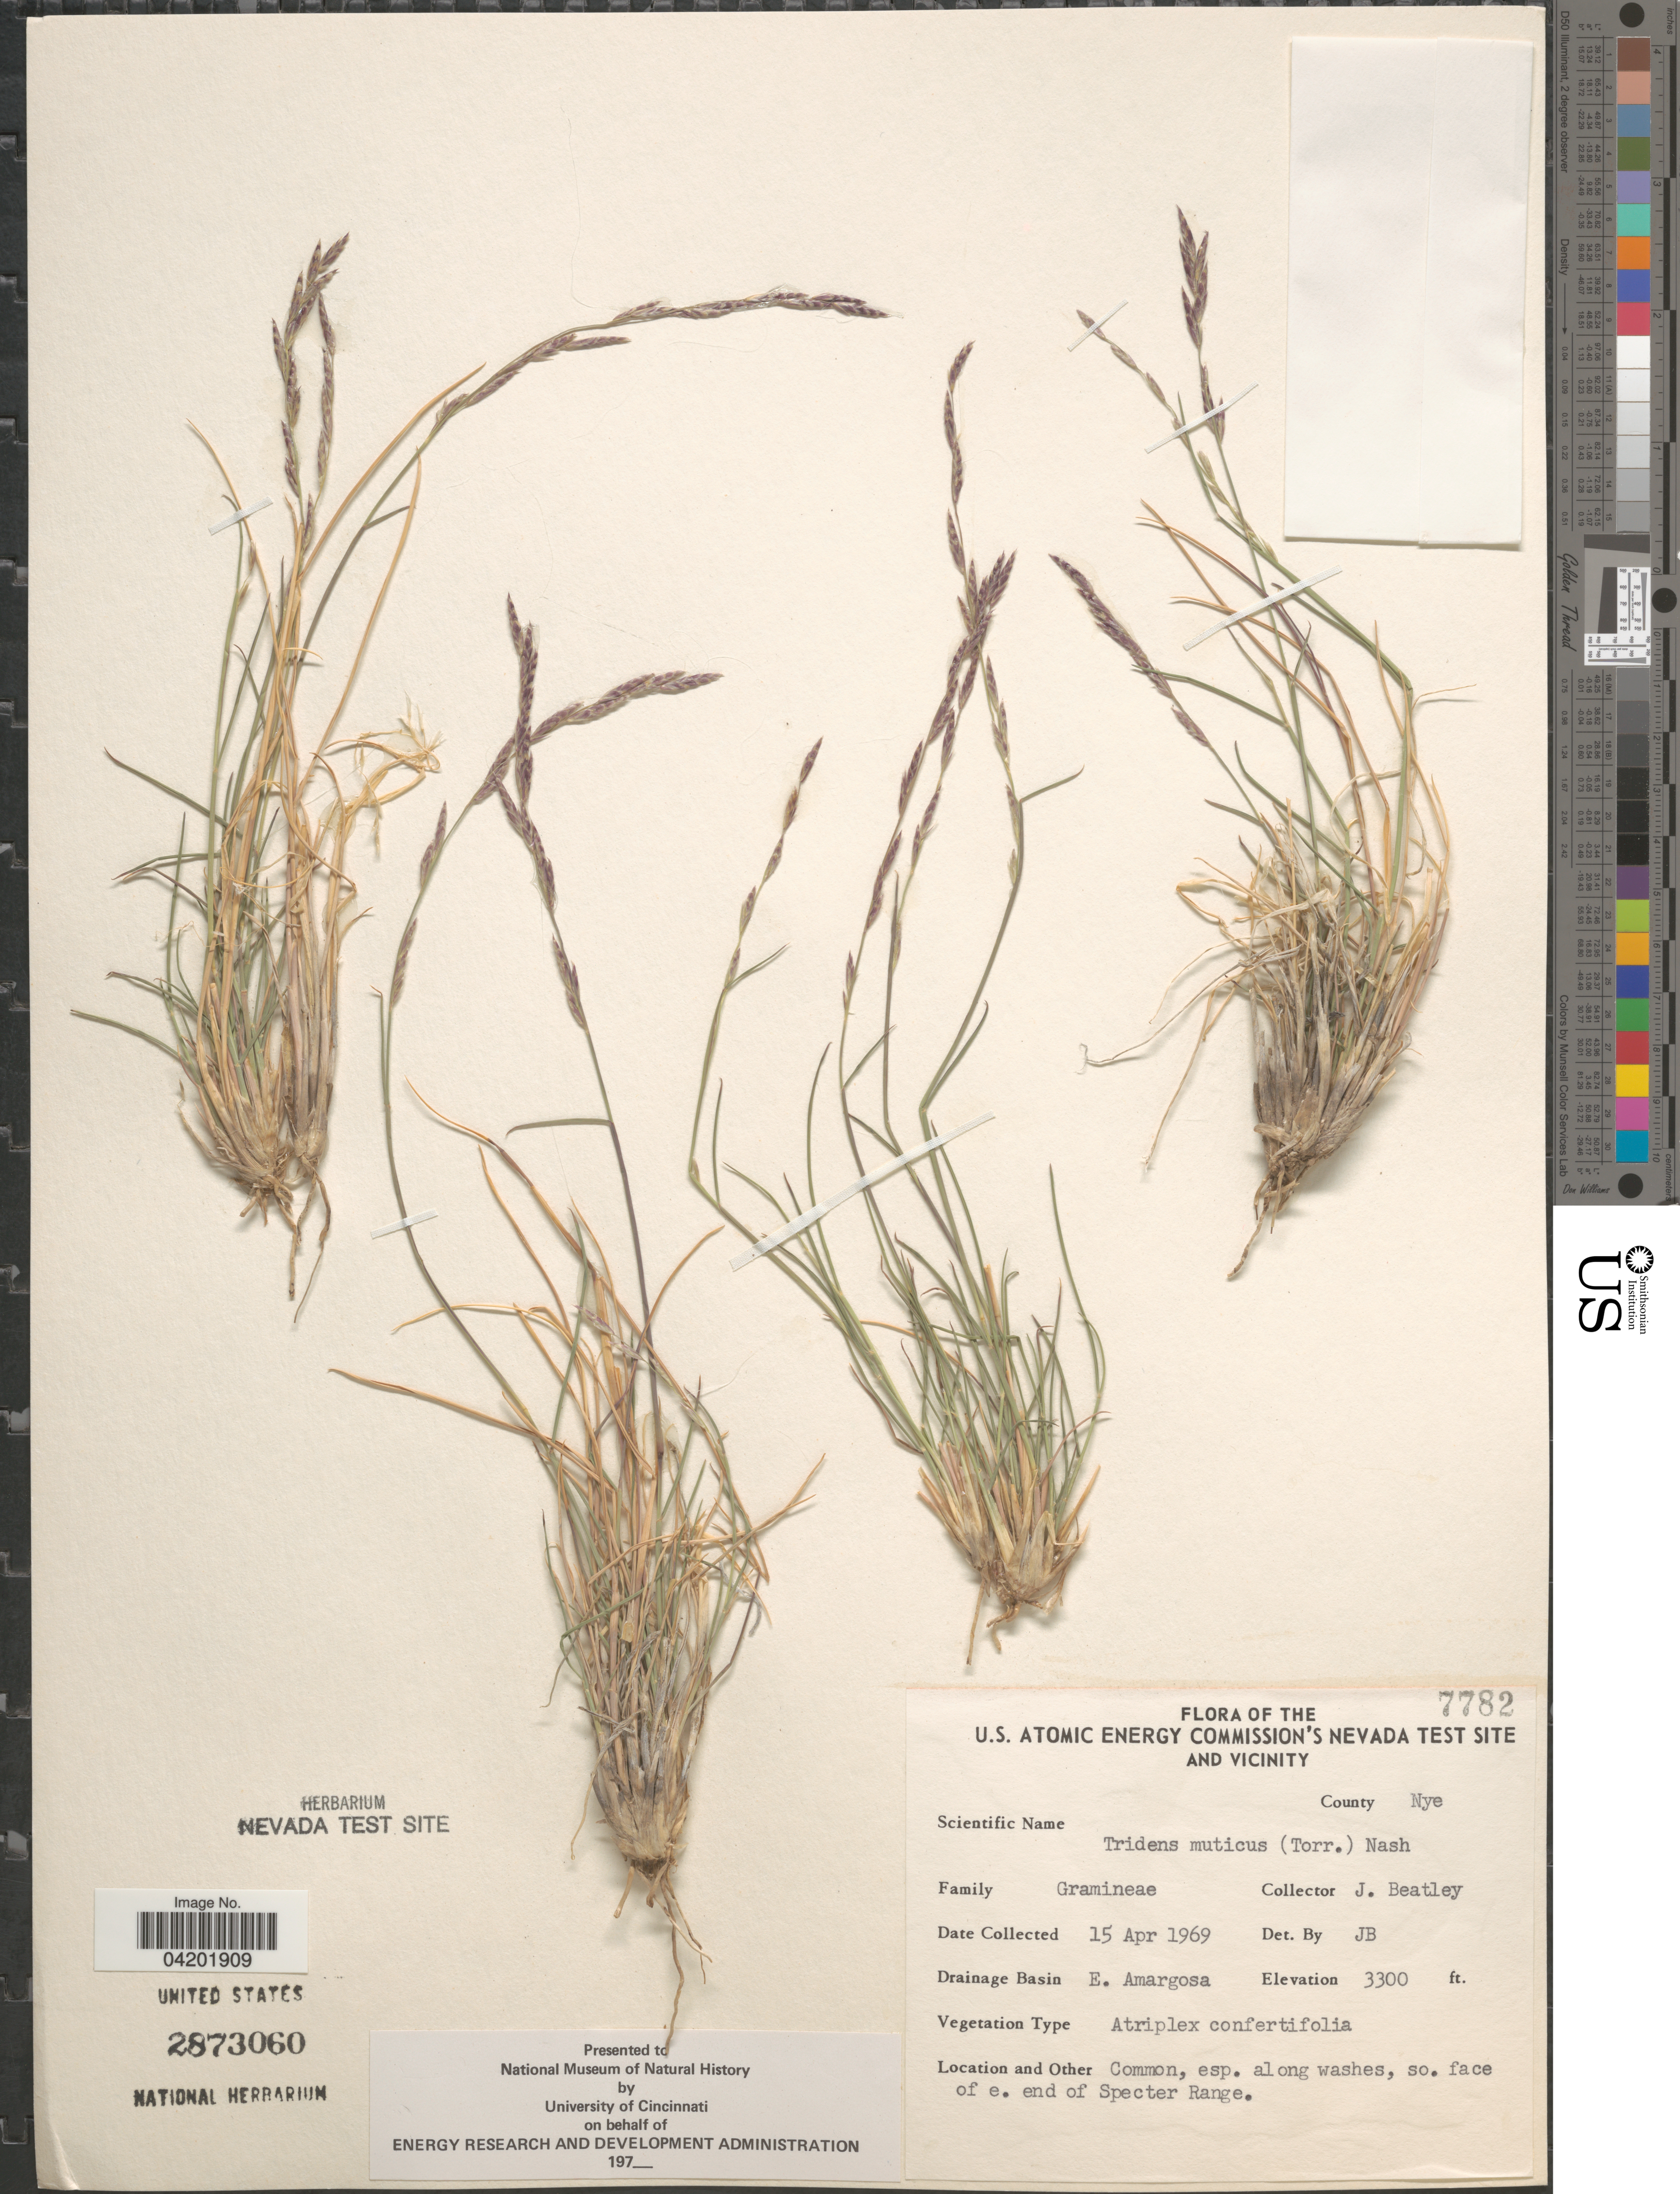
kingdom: Plantae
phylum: Tracheophyta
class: Liliopsida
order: Poales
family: Poaceae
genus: Tridentopsis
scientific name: Tridentopsis mutica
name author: (Torr.) P.M. Peterson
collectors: J. C. Beatley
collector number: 7782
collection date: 1969-04-15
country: United States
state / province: Nevada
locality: The U.S. Atomic Energy Commission's Nevada Test Site and Vicinity. County Nye. Drainage Basin E. Amargosa. Common, esp. along washes, so. face of e. end of Specter Range.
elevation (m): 1006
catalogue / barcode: US 2873060